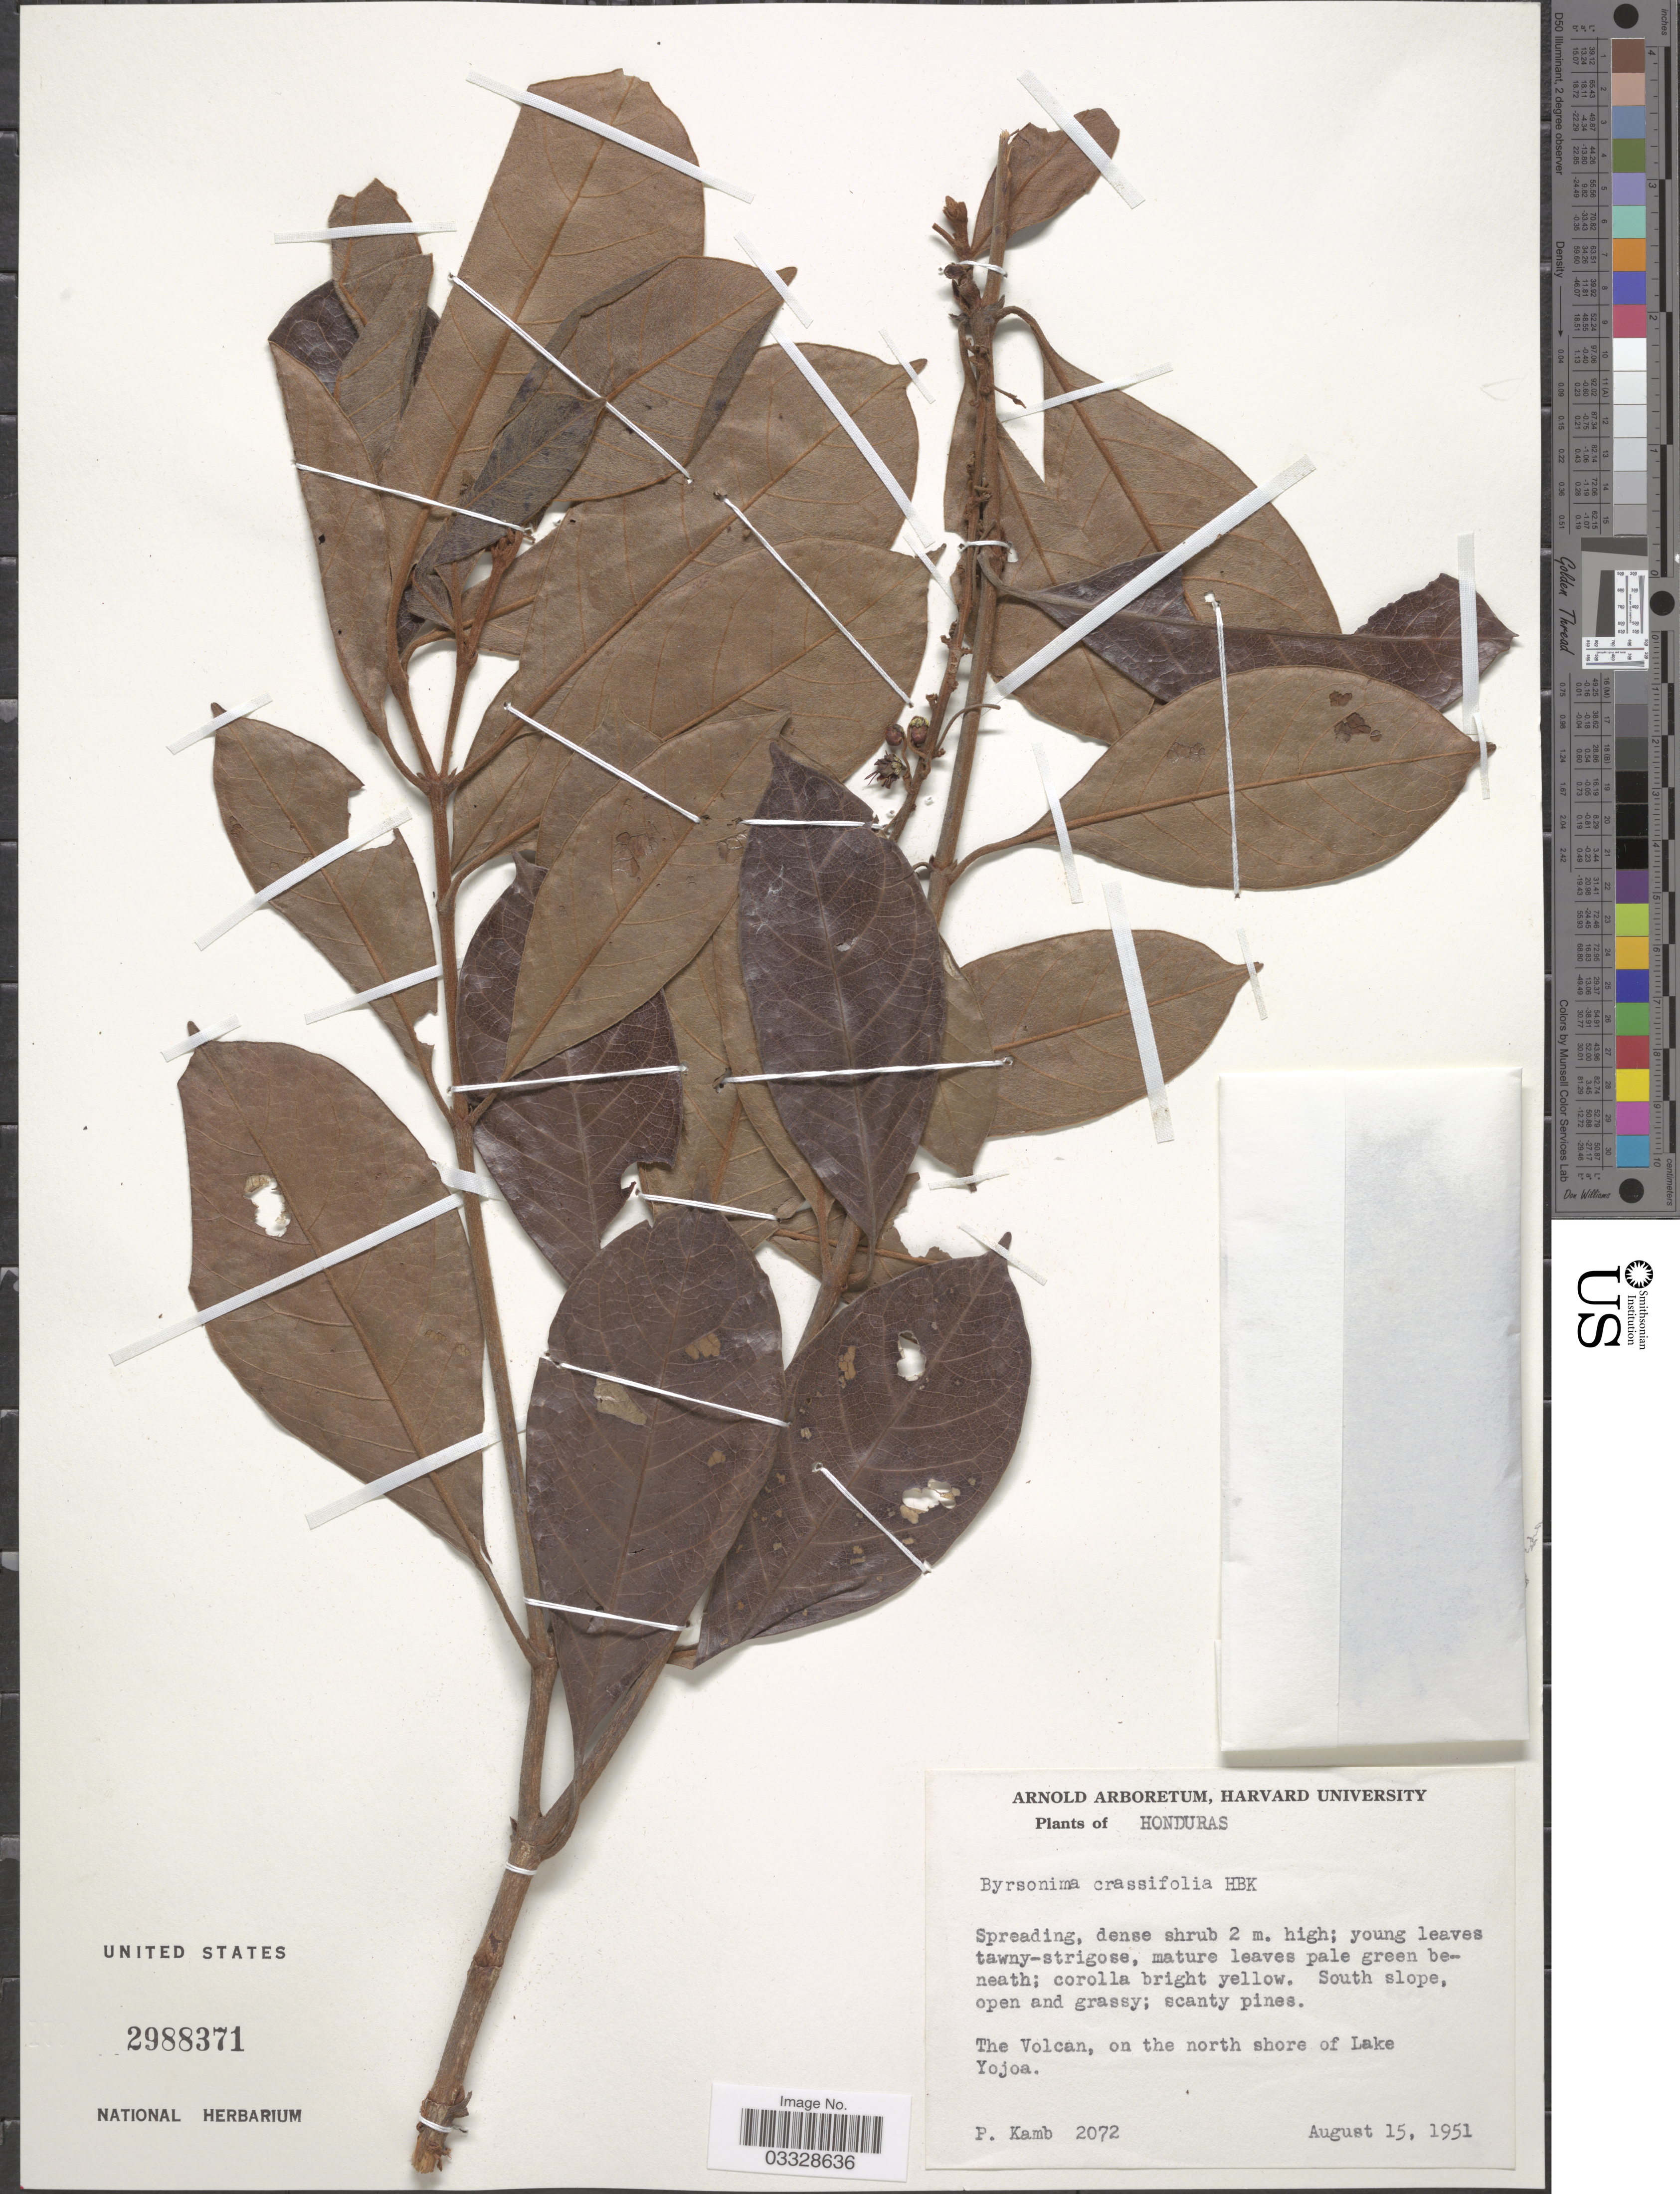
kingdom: Plantae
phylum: Tracheophyta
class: Magnoliopsida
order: Malpighiales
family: Malpighiaceae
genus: Byrsonima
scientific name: Byrsonima crassifolia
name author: (L.) Kunth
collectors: P. Kamb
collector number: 2072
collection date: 1951-08-15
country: Honduras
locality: The Volcan, on the north shore of Lake Yojoa.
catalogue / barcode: US 2988371